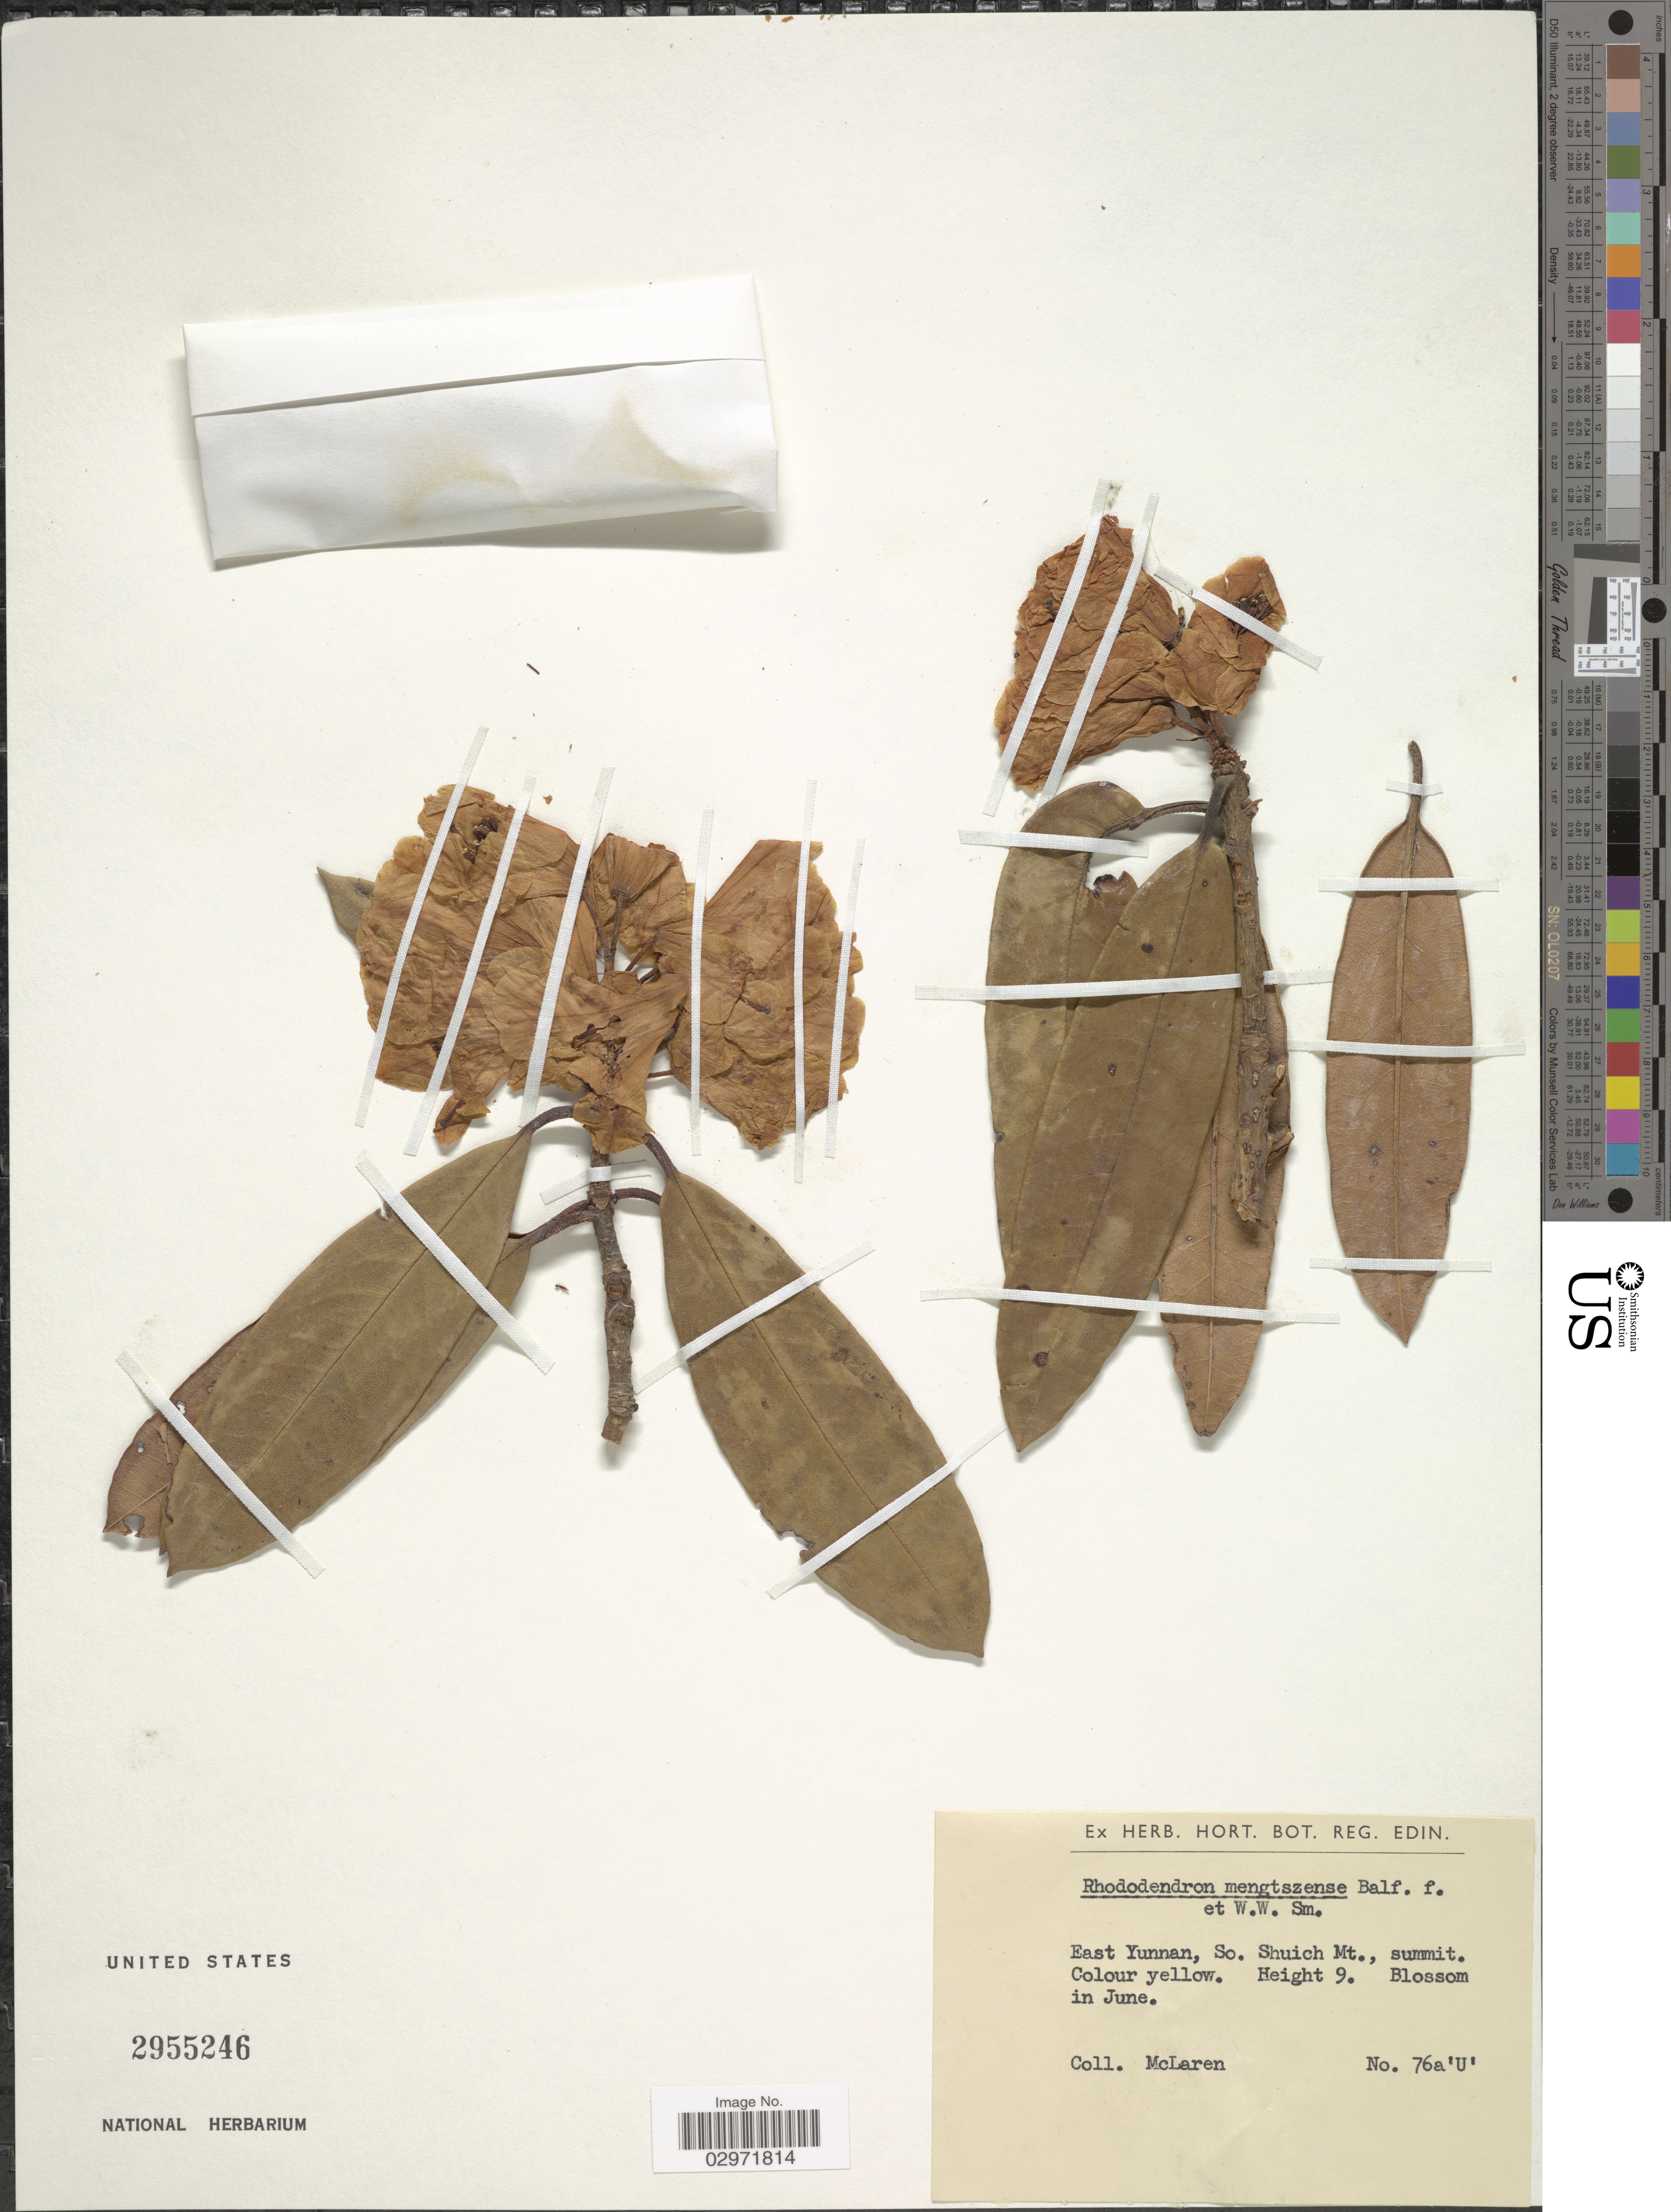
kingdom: Plantae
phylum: Tracheophyta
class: Magnoliopsida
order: Ericales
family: Ericaceae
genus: Rhododendron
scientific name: Rhododendron mengtszense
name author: Balf. f. & W.W. Sm.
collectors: McLaren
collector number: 76a'U'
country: China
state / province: Yunnan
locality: East Yunnan, So. Shuich Mt., summit.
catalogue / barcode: US 2955246